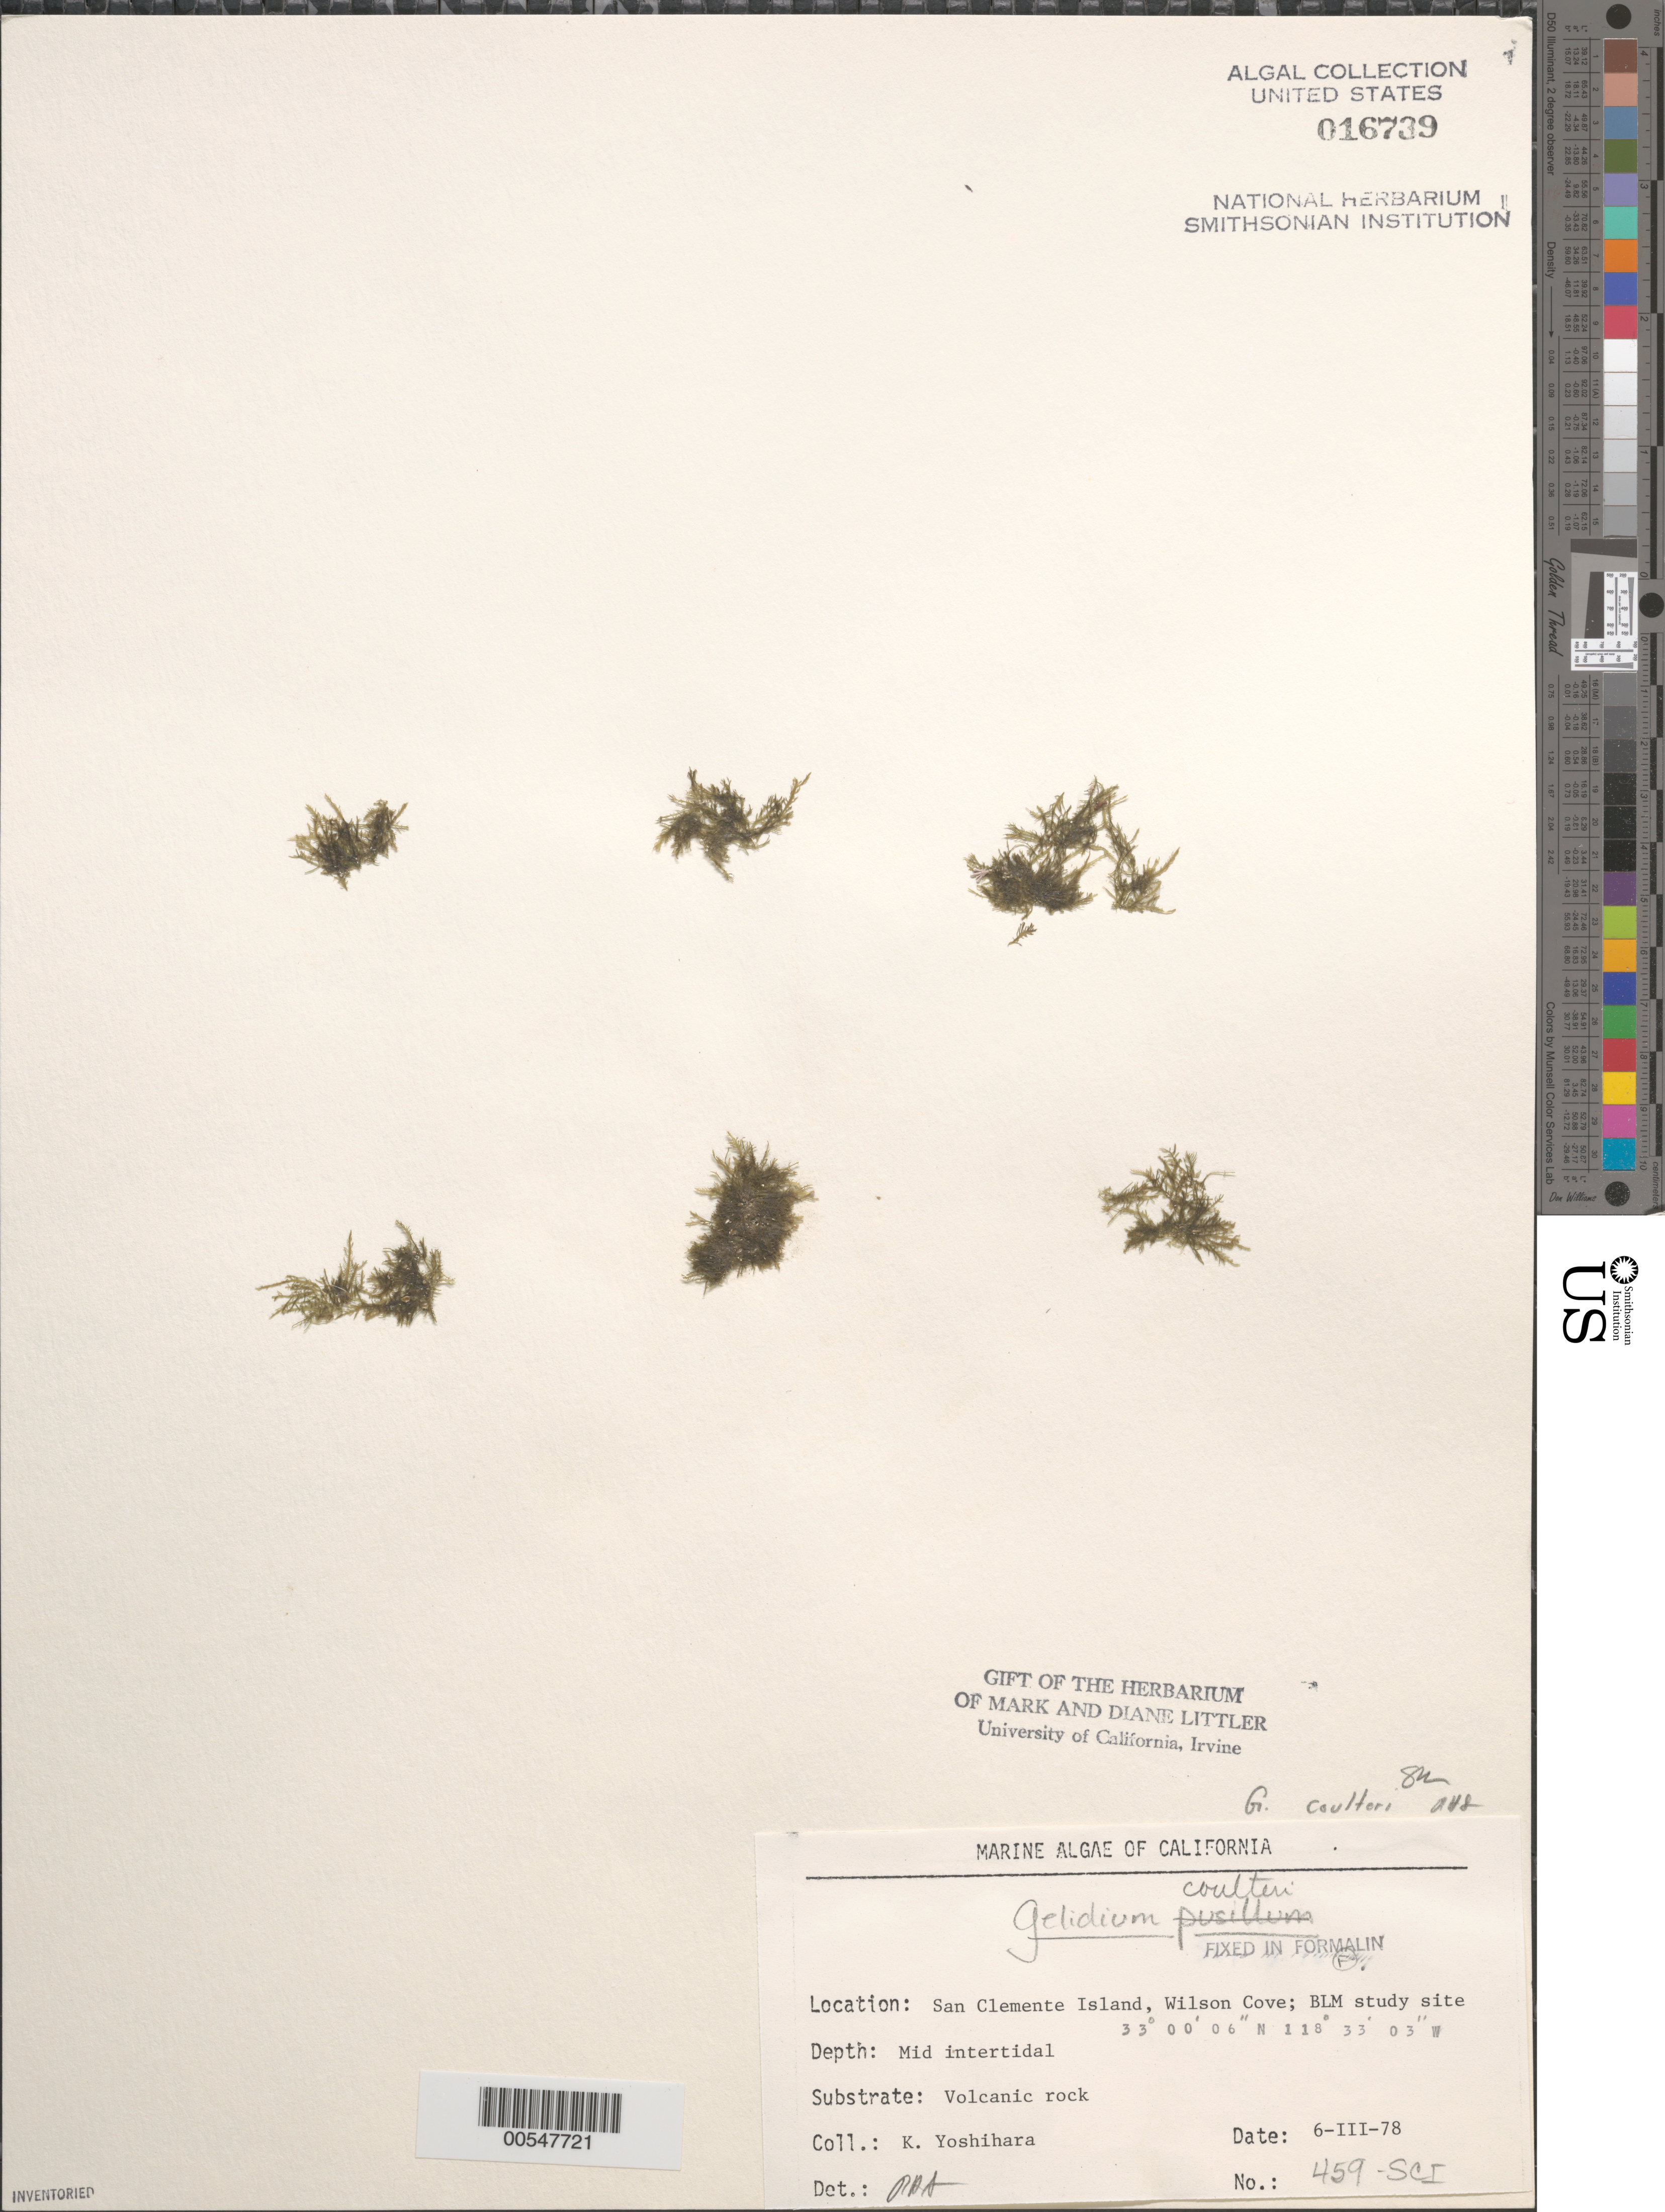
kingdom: Plantae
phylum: Rhodophyta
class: Florideophyceae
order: Gelidiales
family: Gelidiaceae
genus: Gelidium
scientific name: Gelidium coulteri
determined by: Sims, Robert H.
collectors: K. Yoshihara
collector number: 459-sci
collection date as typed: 06 Mar 1978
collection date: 1978-03-06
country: United States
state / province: California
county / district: Los Angeles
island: San Clemente Island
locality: Wilson Cove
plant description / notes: BLM-SOCALBIGHT Rocky Intertidal Survey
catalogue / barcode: US 16739